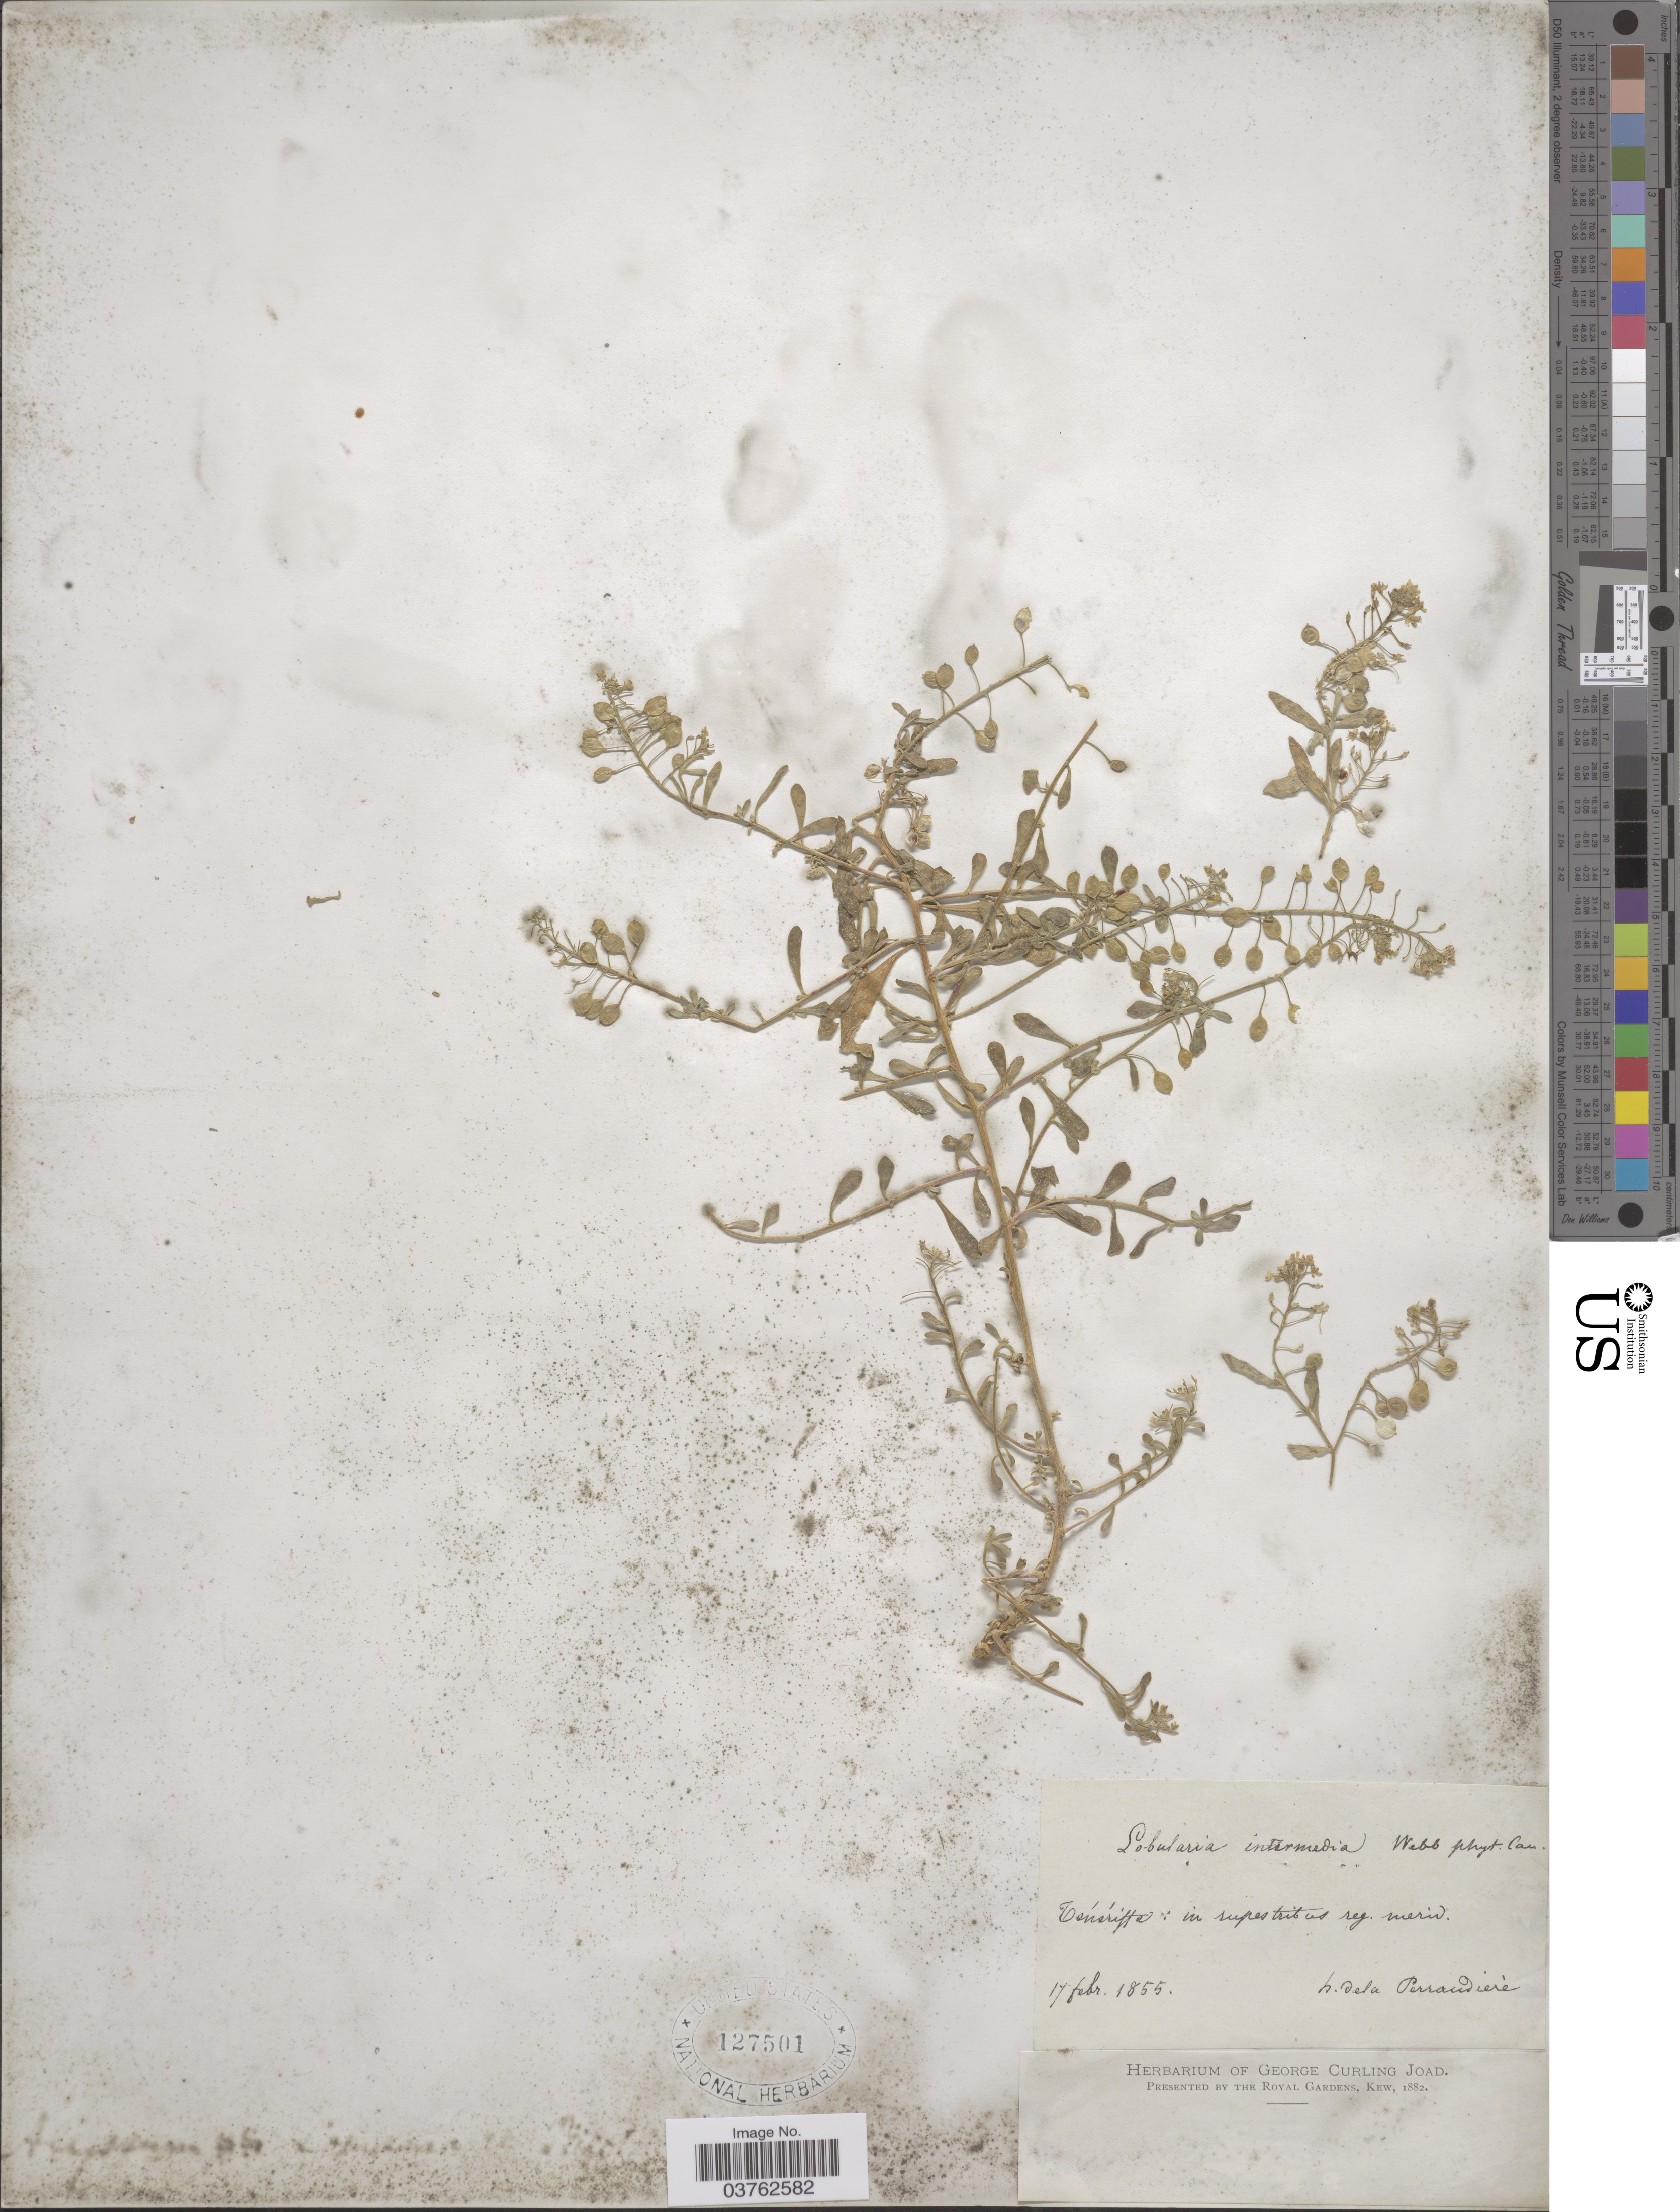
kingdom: Plantae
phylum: Tracheophyta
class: Magnoliopsida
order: Brassicales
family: Brassicaceae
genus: Lobularia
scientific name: Lobularia intermedia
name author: Webb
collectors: Perraudierè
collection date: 1855-02-17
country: Spain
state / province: Canarias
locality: Ténériffe: in rupestribus reg. merid.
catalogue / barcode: US 127501